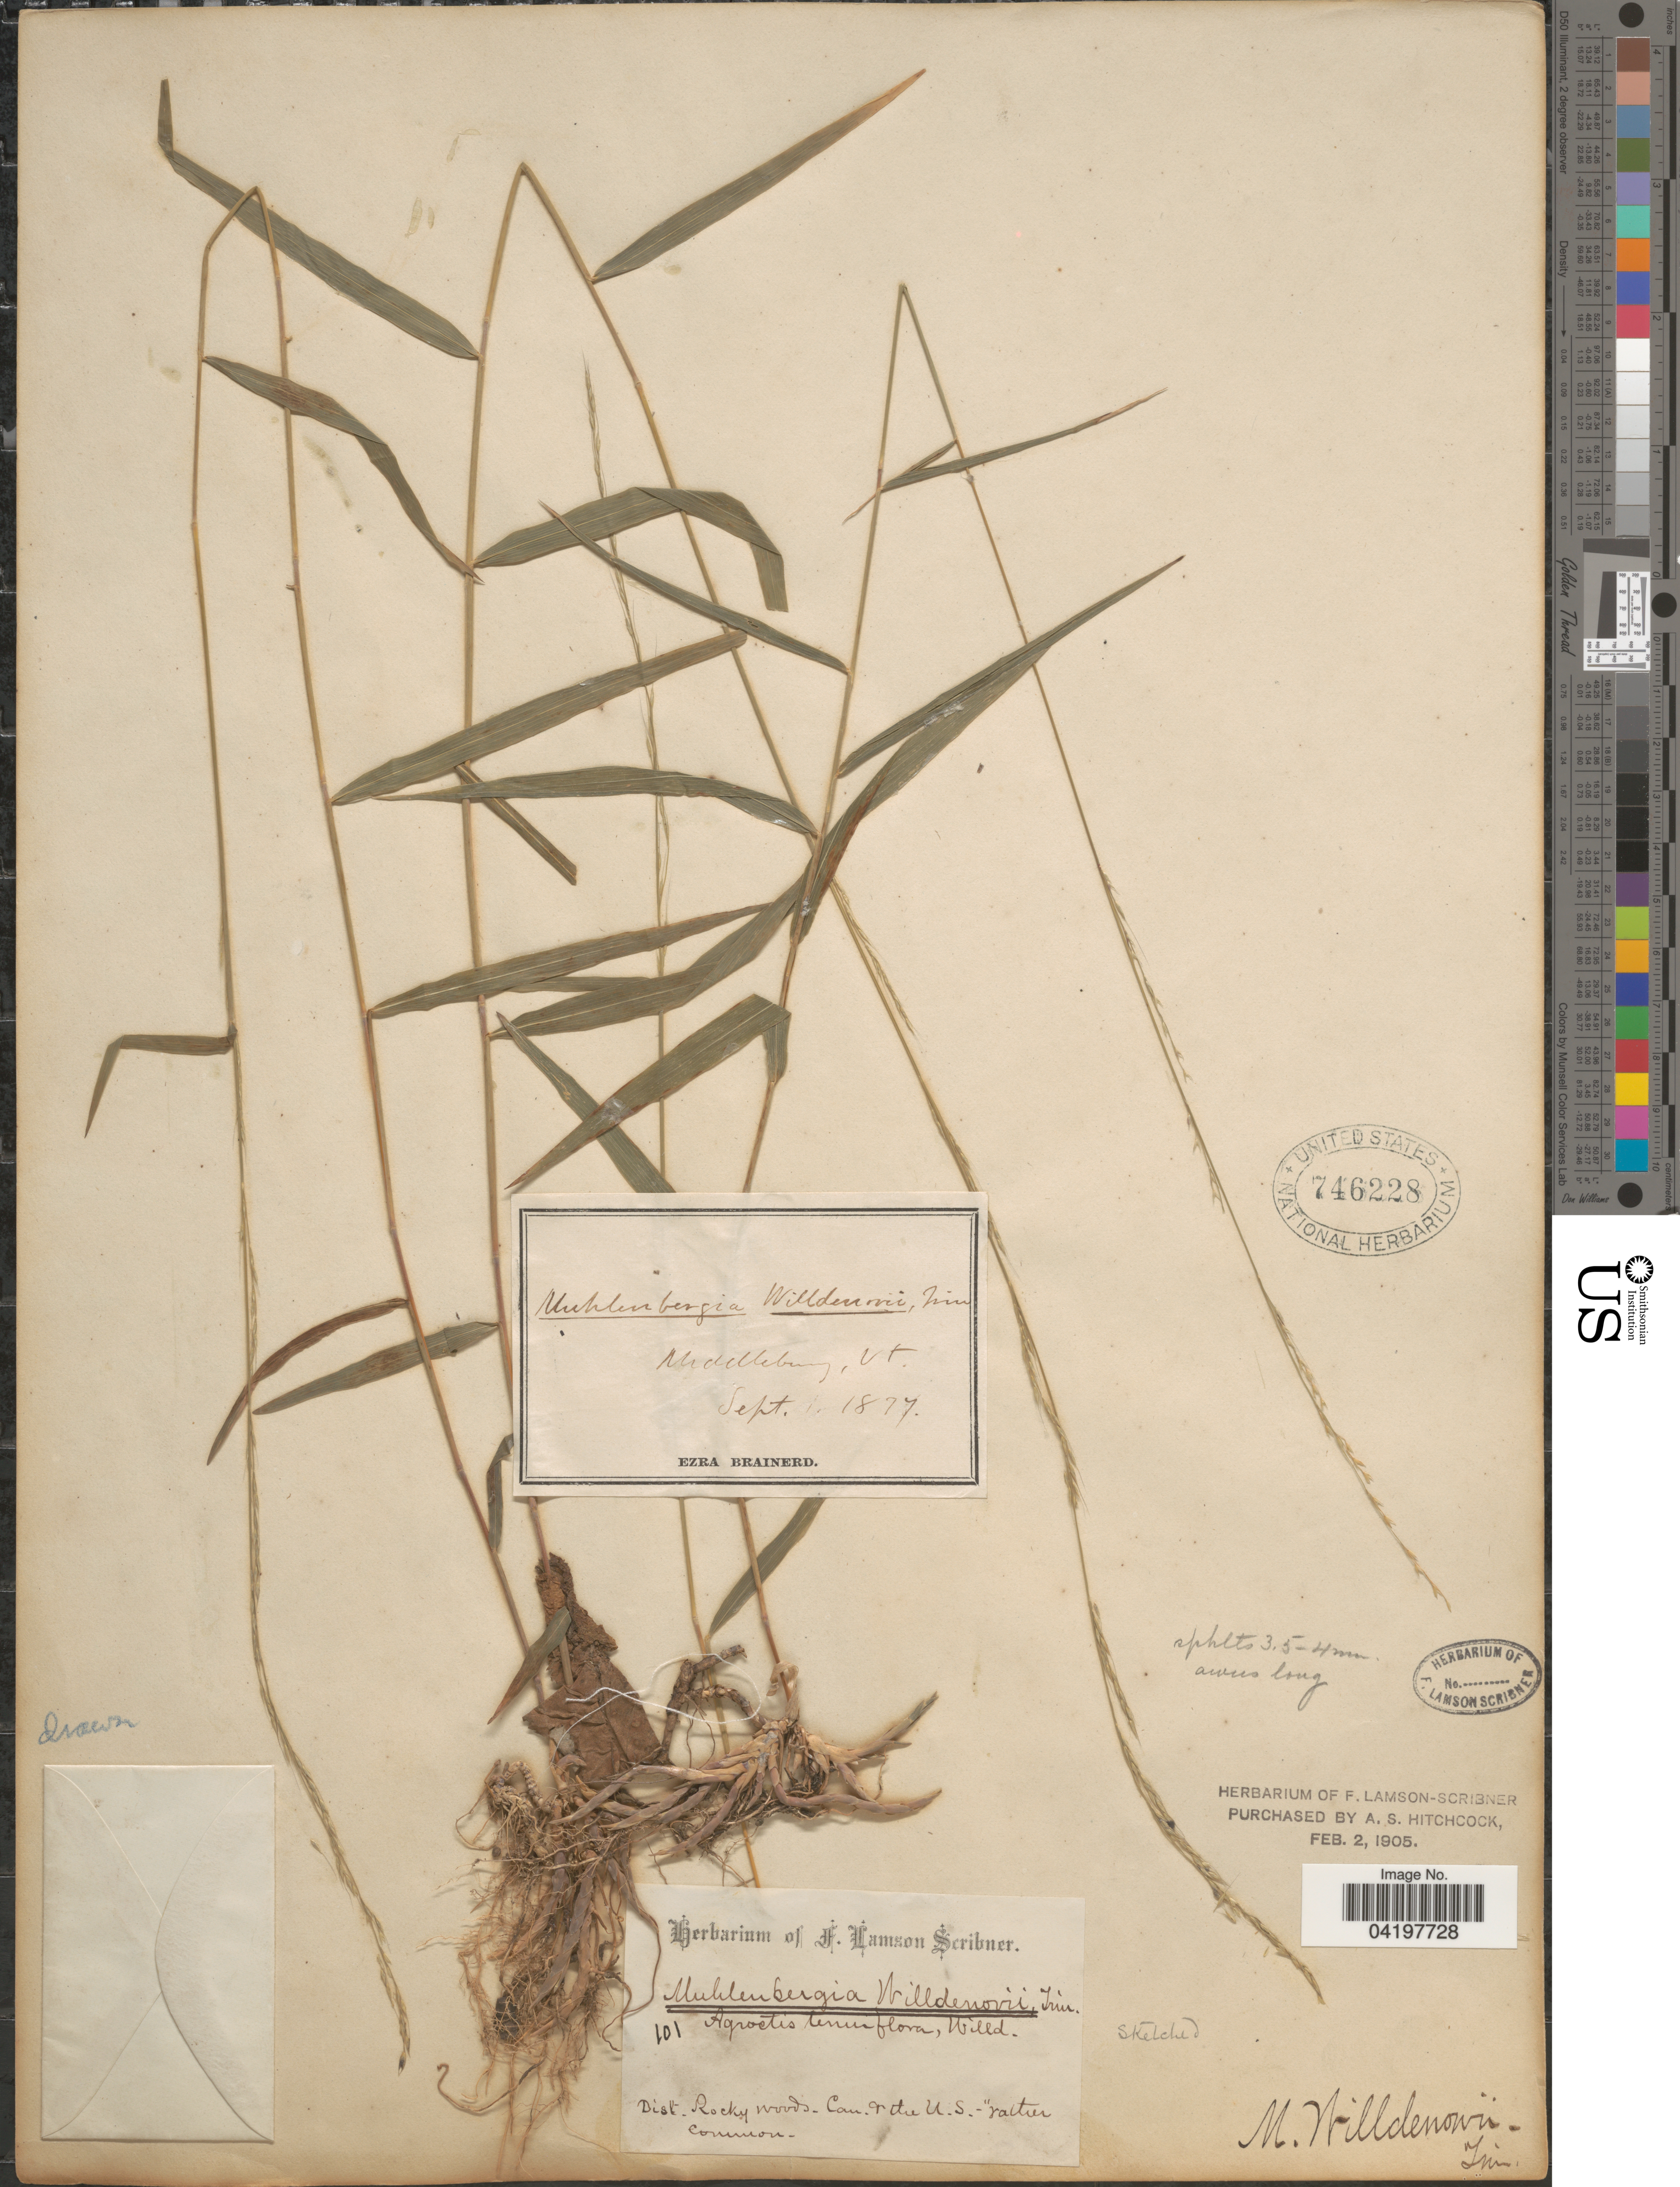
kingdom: Plantae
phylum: Tracheophyta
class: Liliopsida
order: Poales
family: Poaceae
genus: Muhlenbergia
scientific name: Muhlenbergia tenuiflora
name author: (Willd.) Britton, Stearns & Poggenb.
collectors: E. Brainerd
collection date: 1877-09-01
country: United States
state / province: Vermont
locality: Middleburg.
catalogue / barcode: US 746228